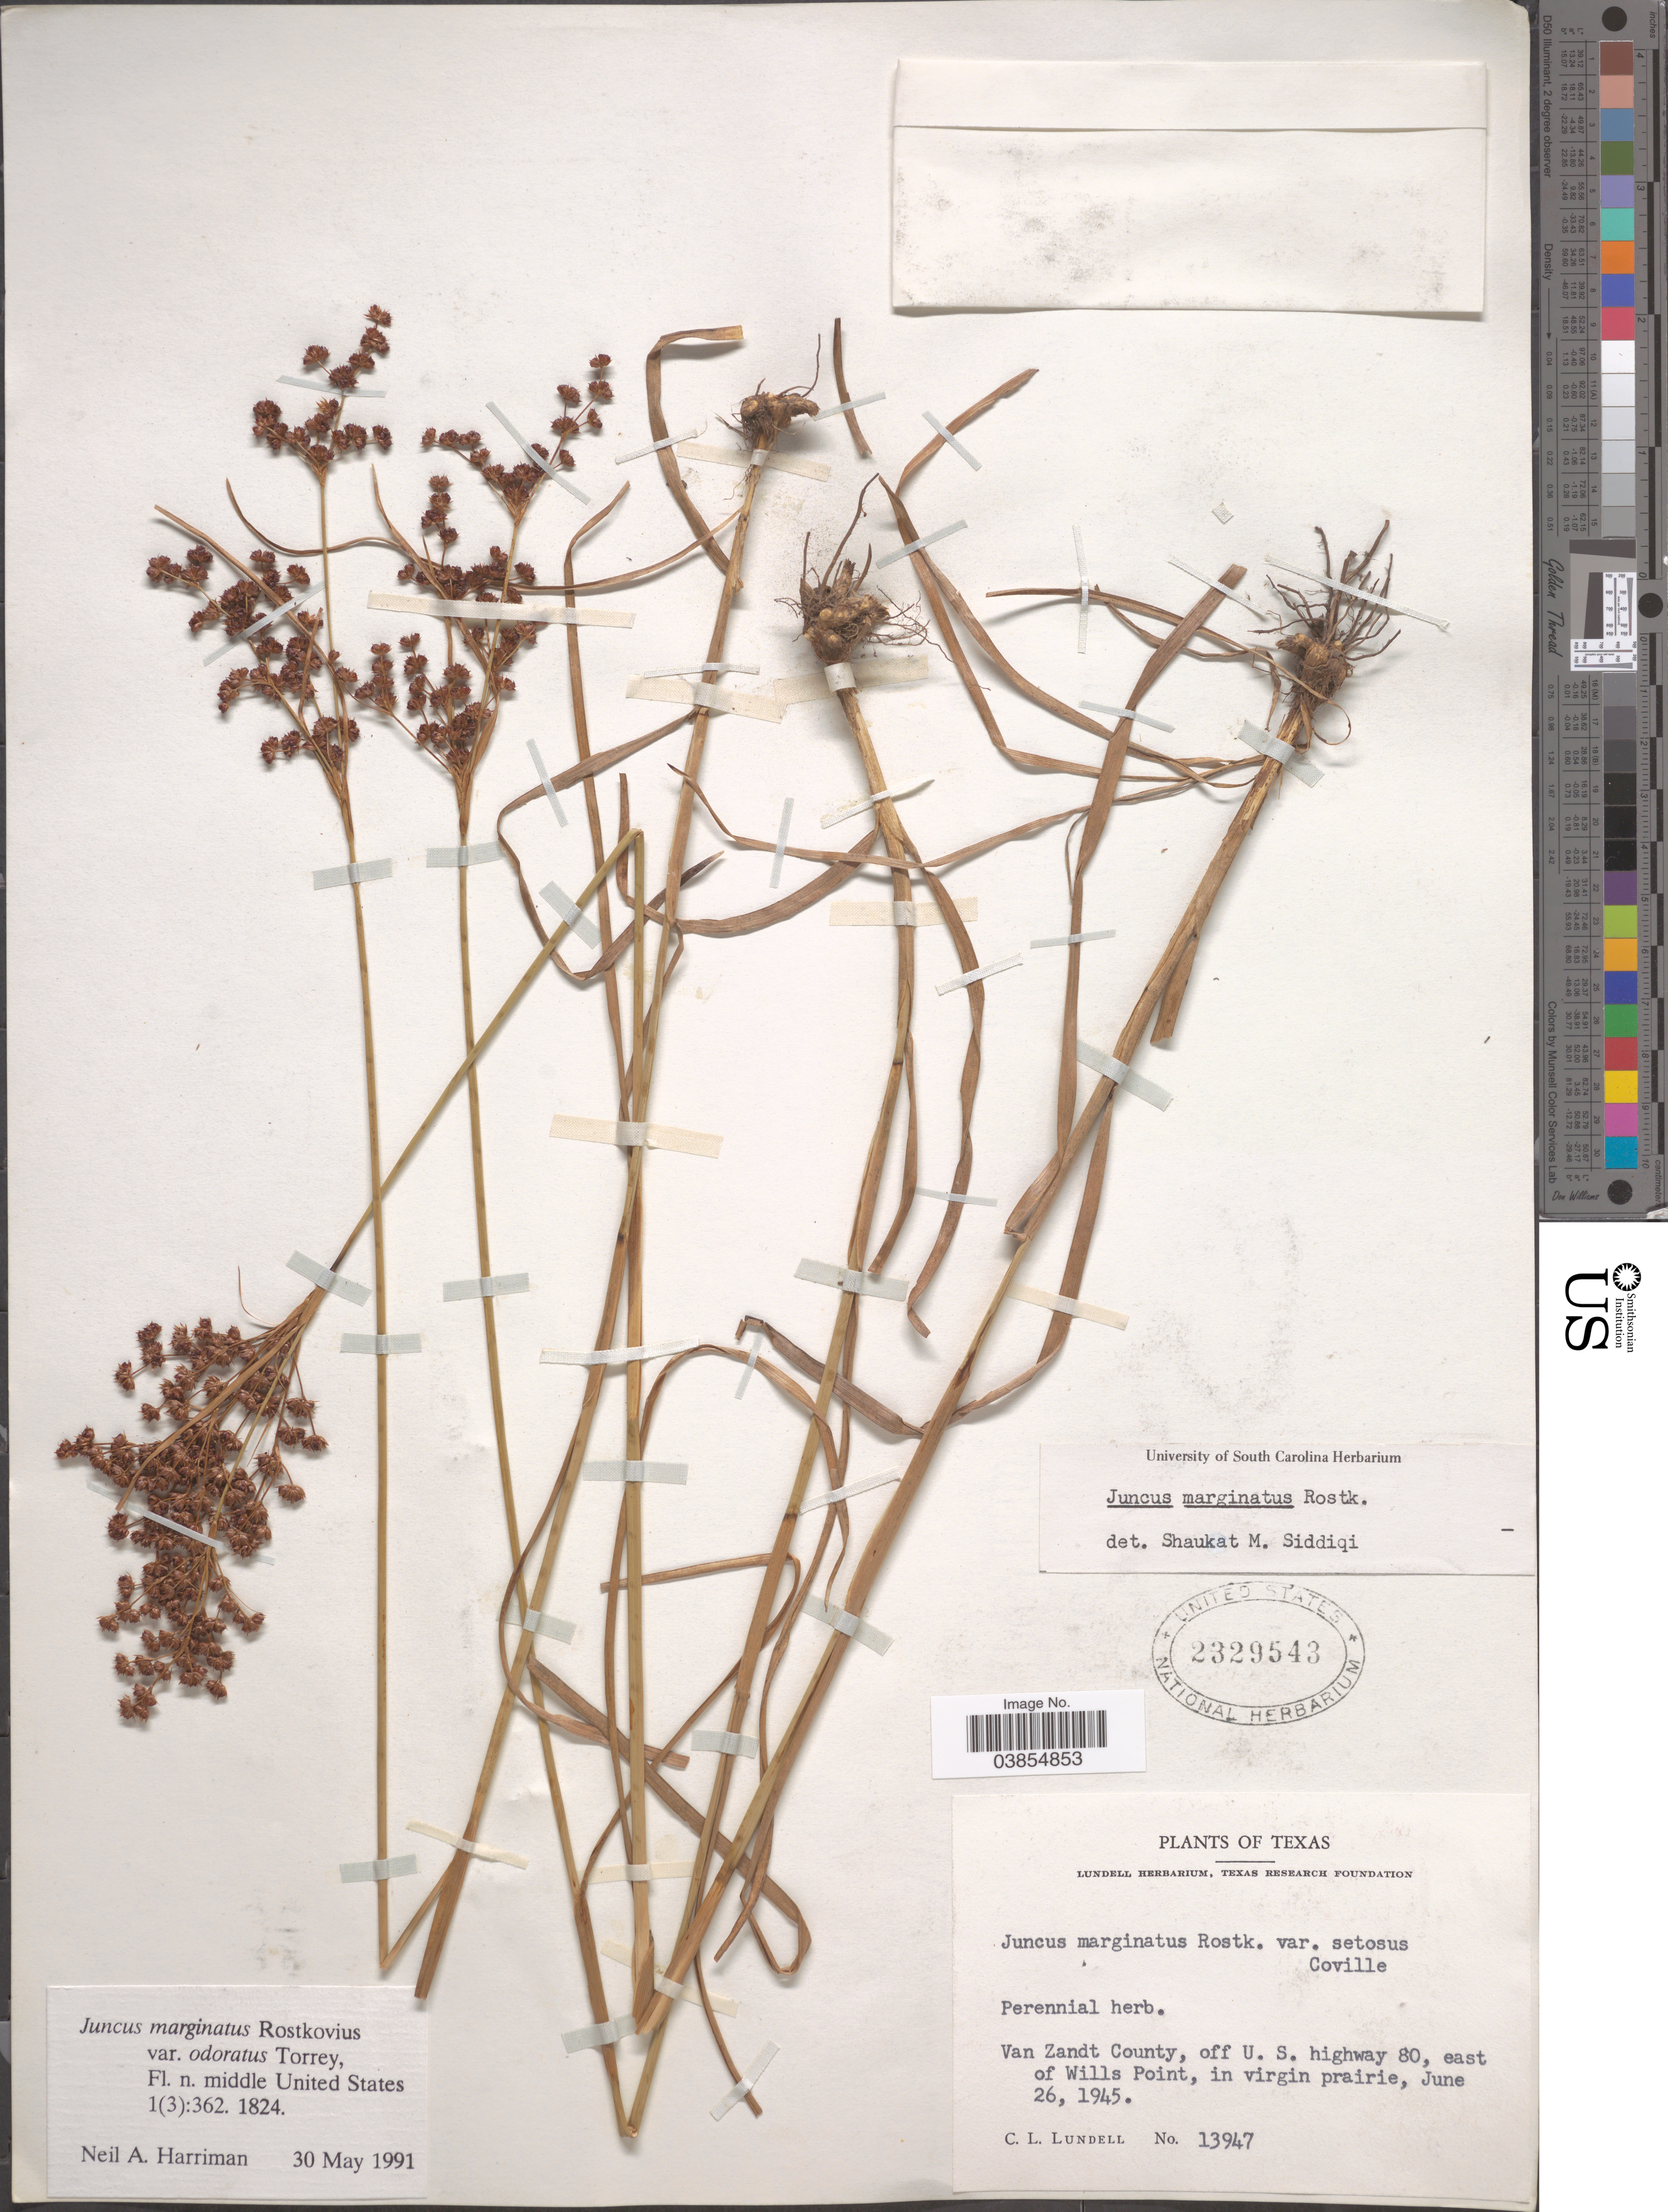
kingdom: Plantae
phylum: Tracheophyta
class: Liliopsida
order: Poales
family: Juncaceae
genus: Juncus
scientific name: Juncus marginatus var. odoratus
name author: Torr.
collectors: C. L. Lundell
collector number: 13947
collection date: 1945-06-26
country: United States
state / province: Texas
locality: Van Zandt County, off U. S. highway 80, east of Wills Point.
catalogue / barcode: US 2329543